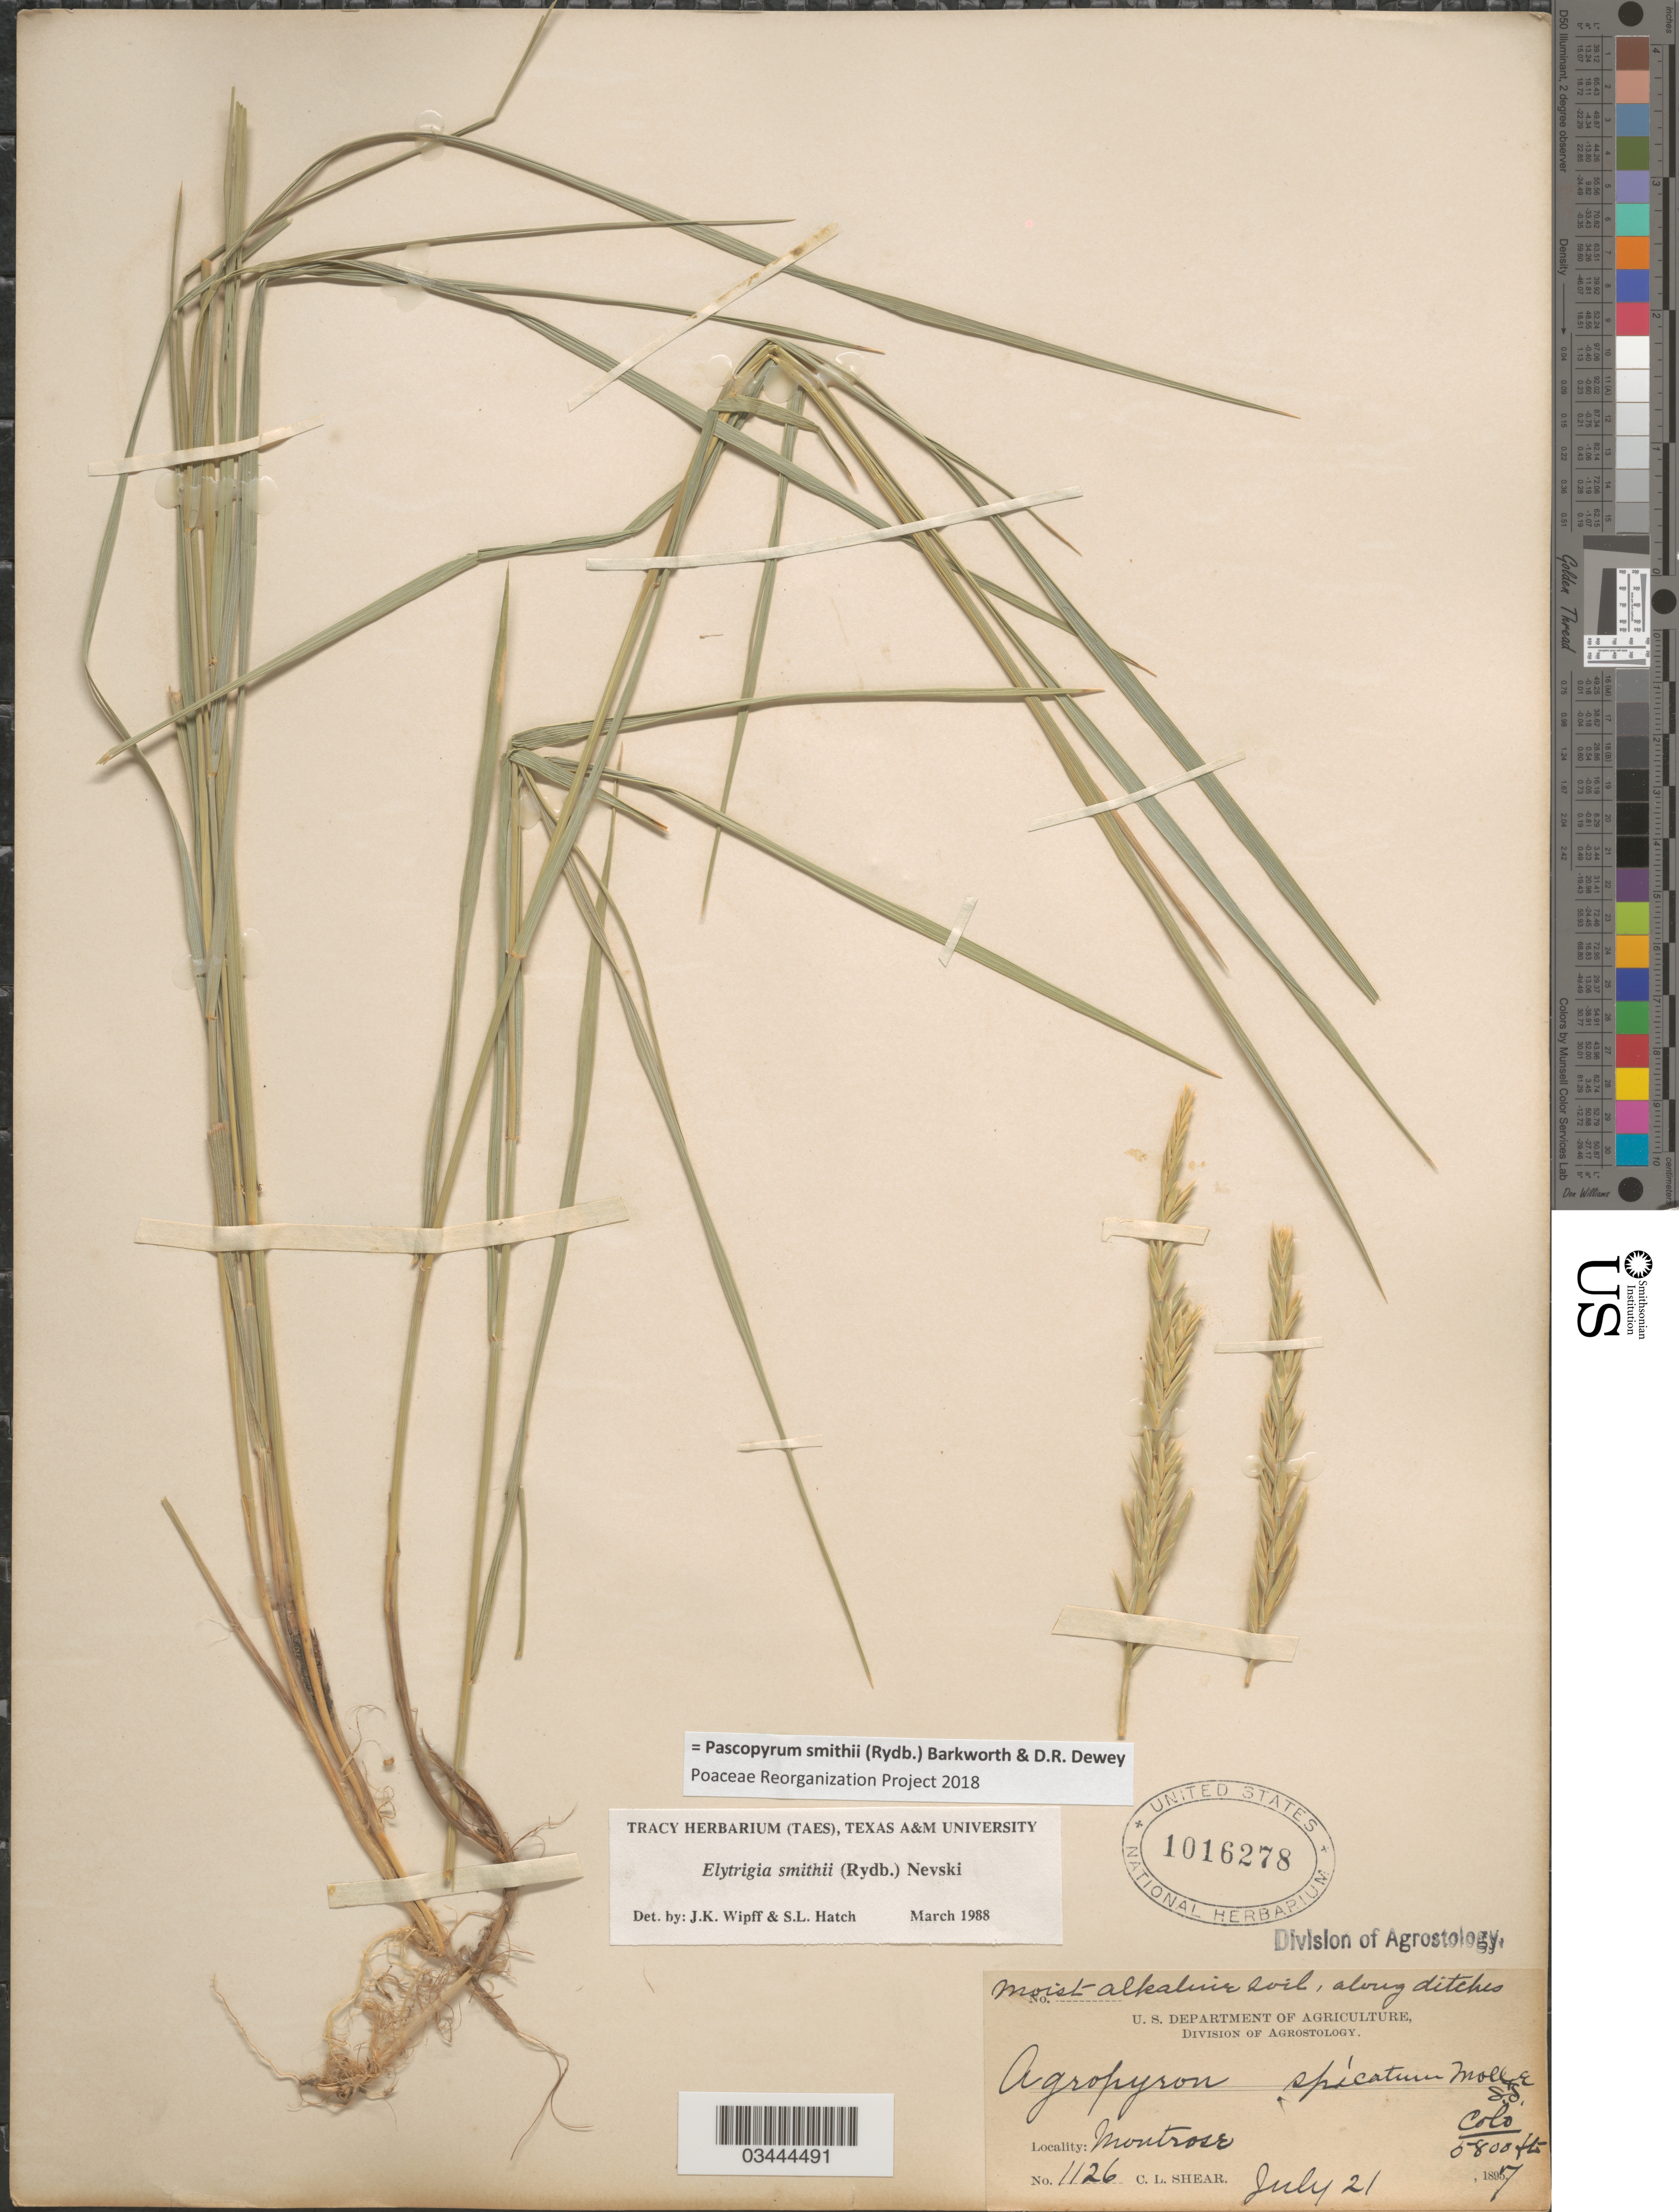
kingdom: Plantae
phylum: Tracheophyta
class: Liliopsida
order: Poales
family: Poaceae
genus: Pascopyrum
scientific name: Pascopyrum smithii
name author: (Rydb.) Barkworth & Dewey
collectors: C. L. Shear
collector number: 1126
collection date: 1897-07-21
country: United States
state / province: Colorado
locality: Montrose.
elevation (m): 1768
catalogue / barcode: US 1016278